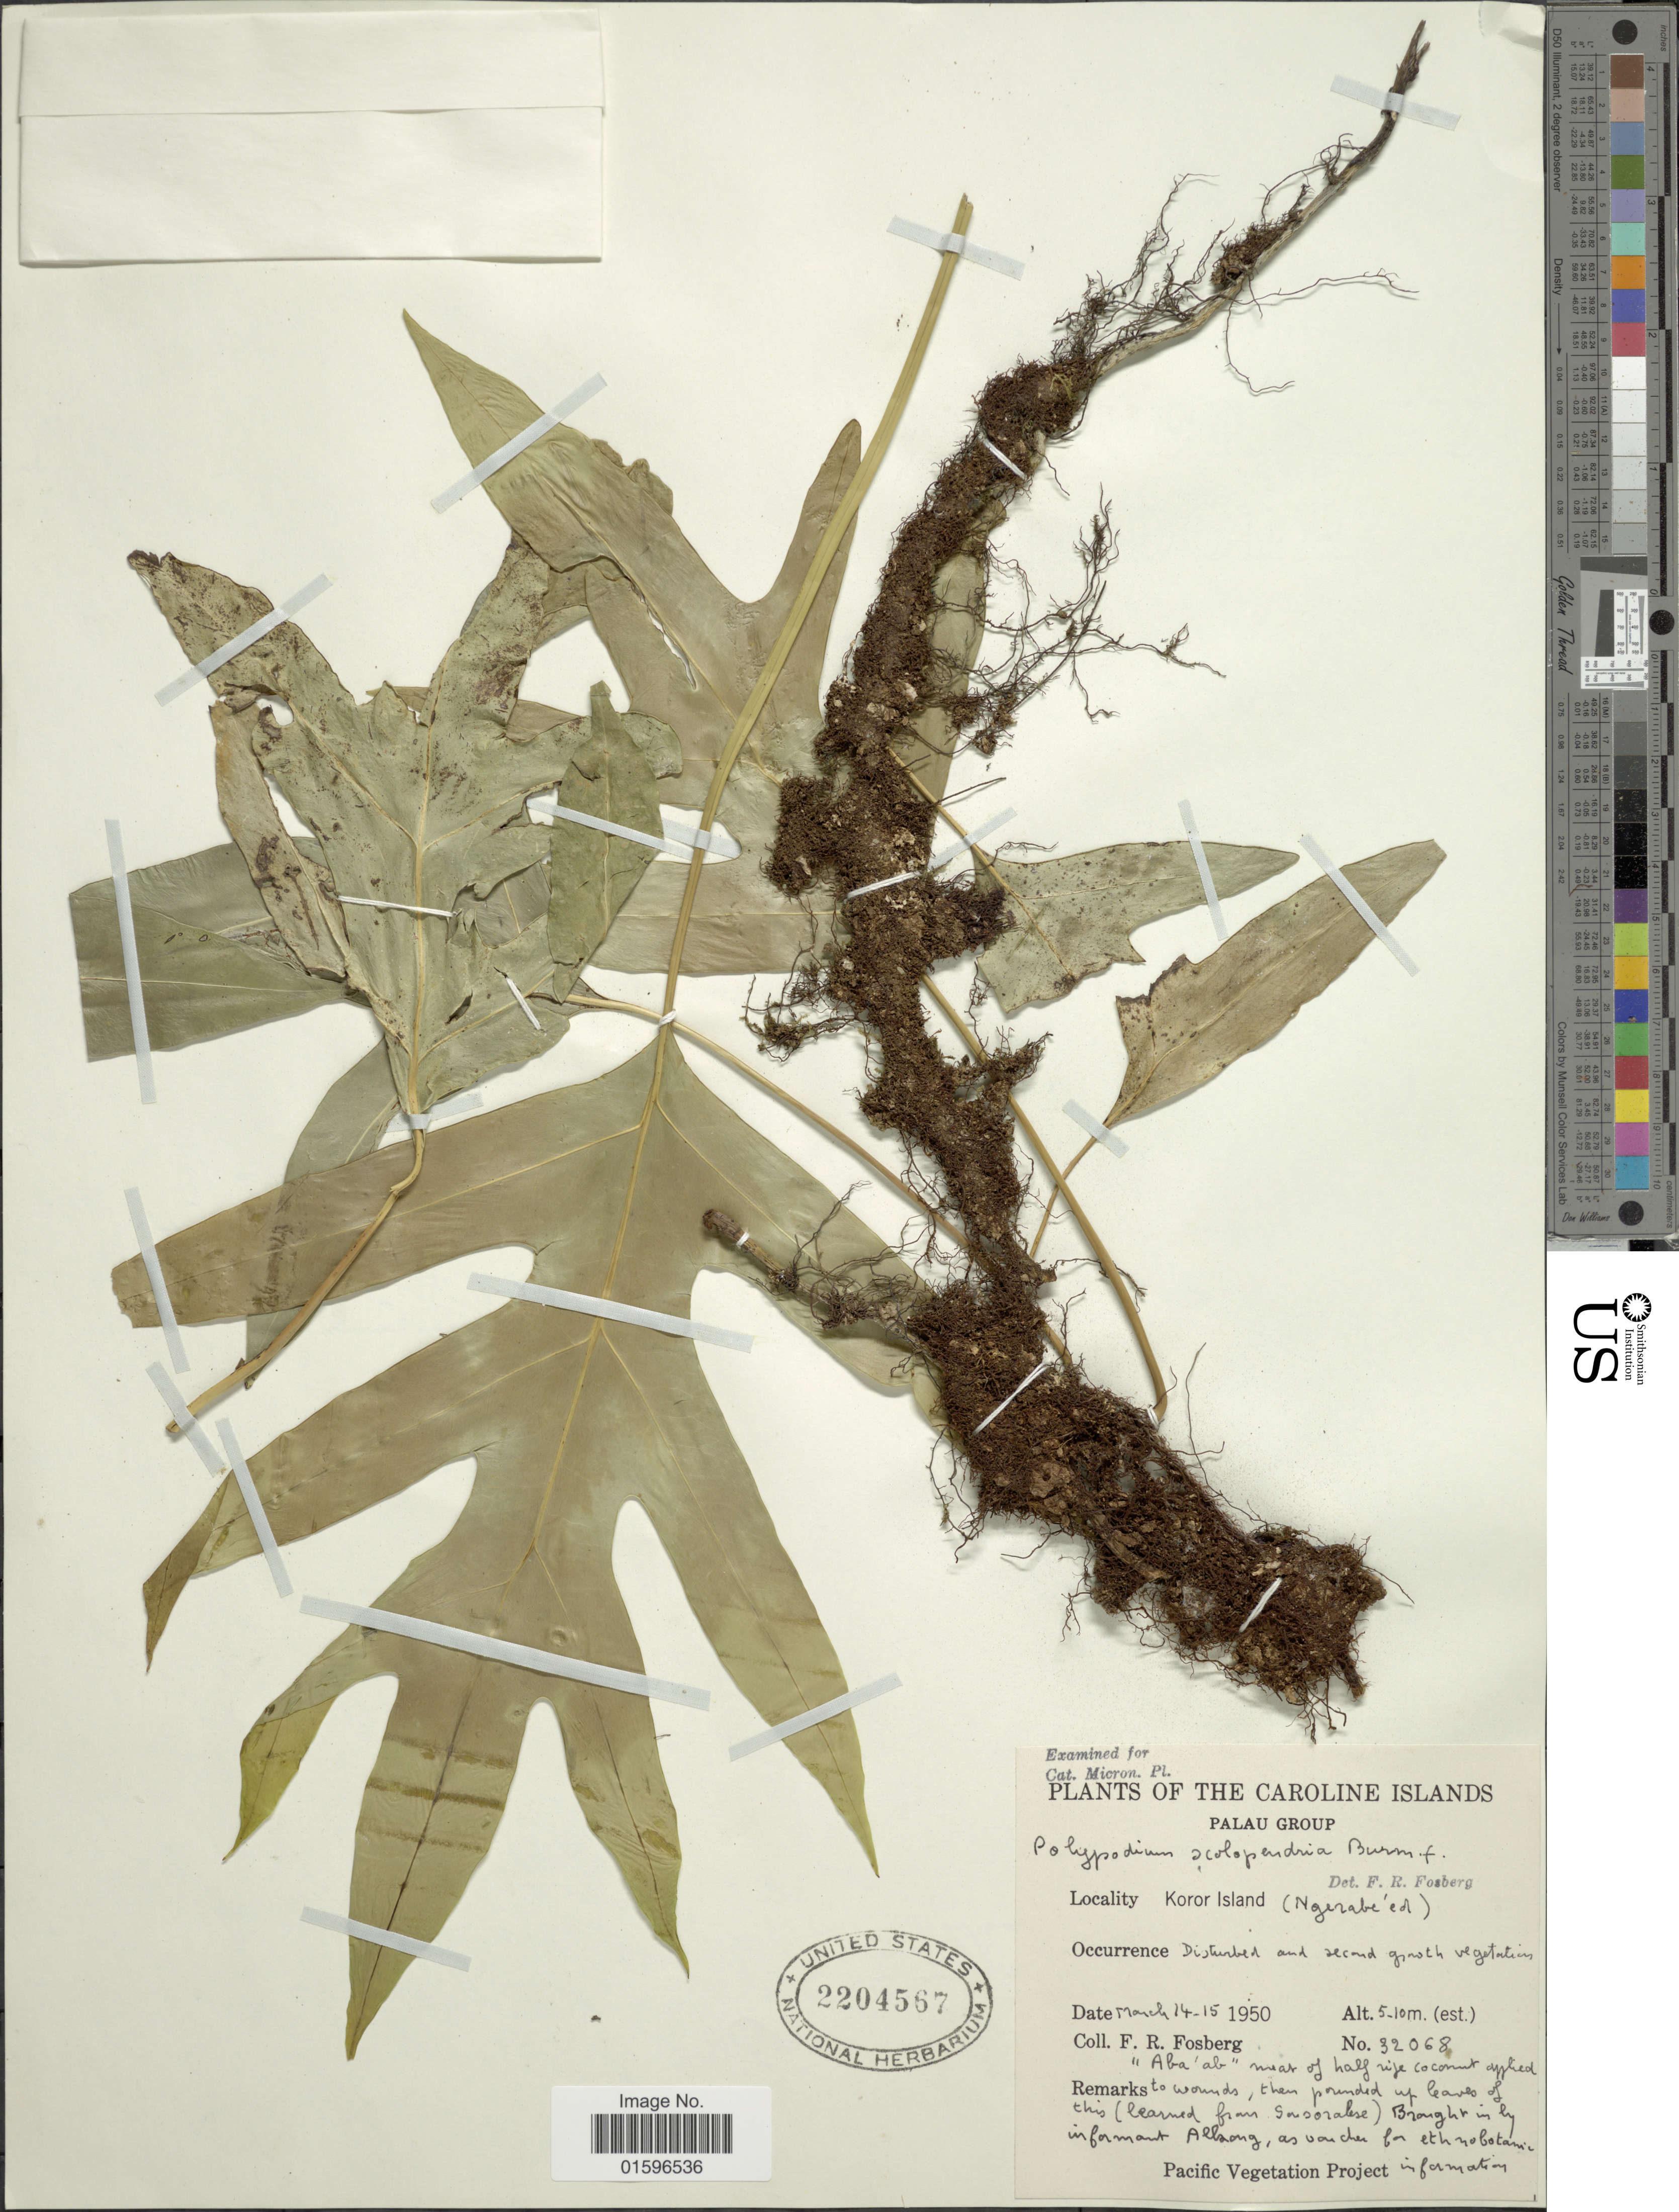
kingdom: Plantae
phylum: Tracheophyta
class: Polypodiopsida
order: Polypodiales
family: Polypodiaceae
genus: Polypodium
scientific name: Polypodium scolopendria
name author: Burm. f.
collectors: F. R. Fosberg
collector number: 32068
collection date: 1950-03-14/1950-03-15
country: Palau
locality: Caroline Islands, Palau Group, Koror Island (Ngerabe'ed)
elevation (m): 5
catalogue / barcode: US 2204567